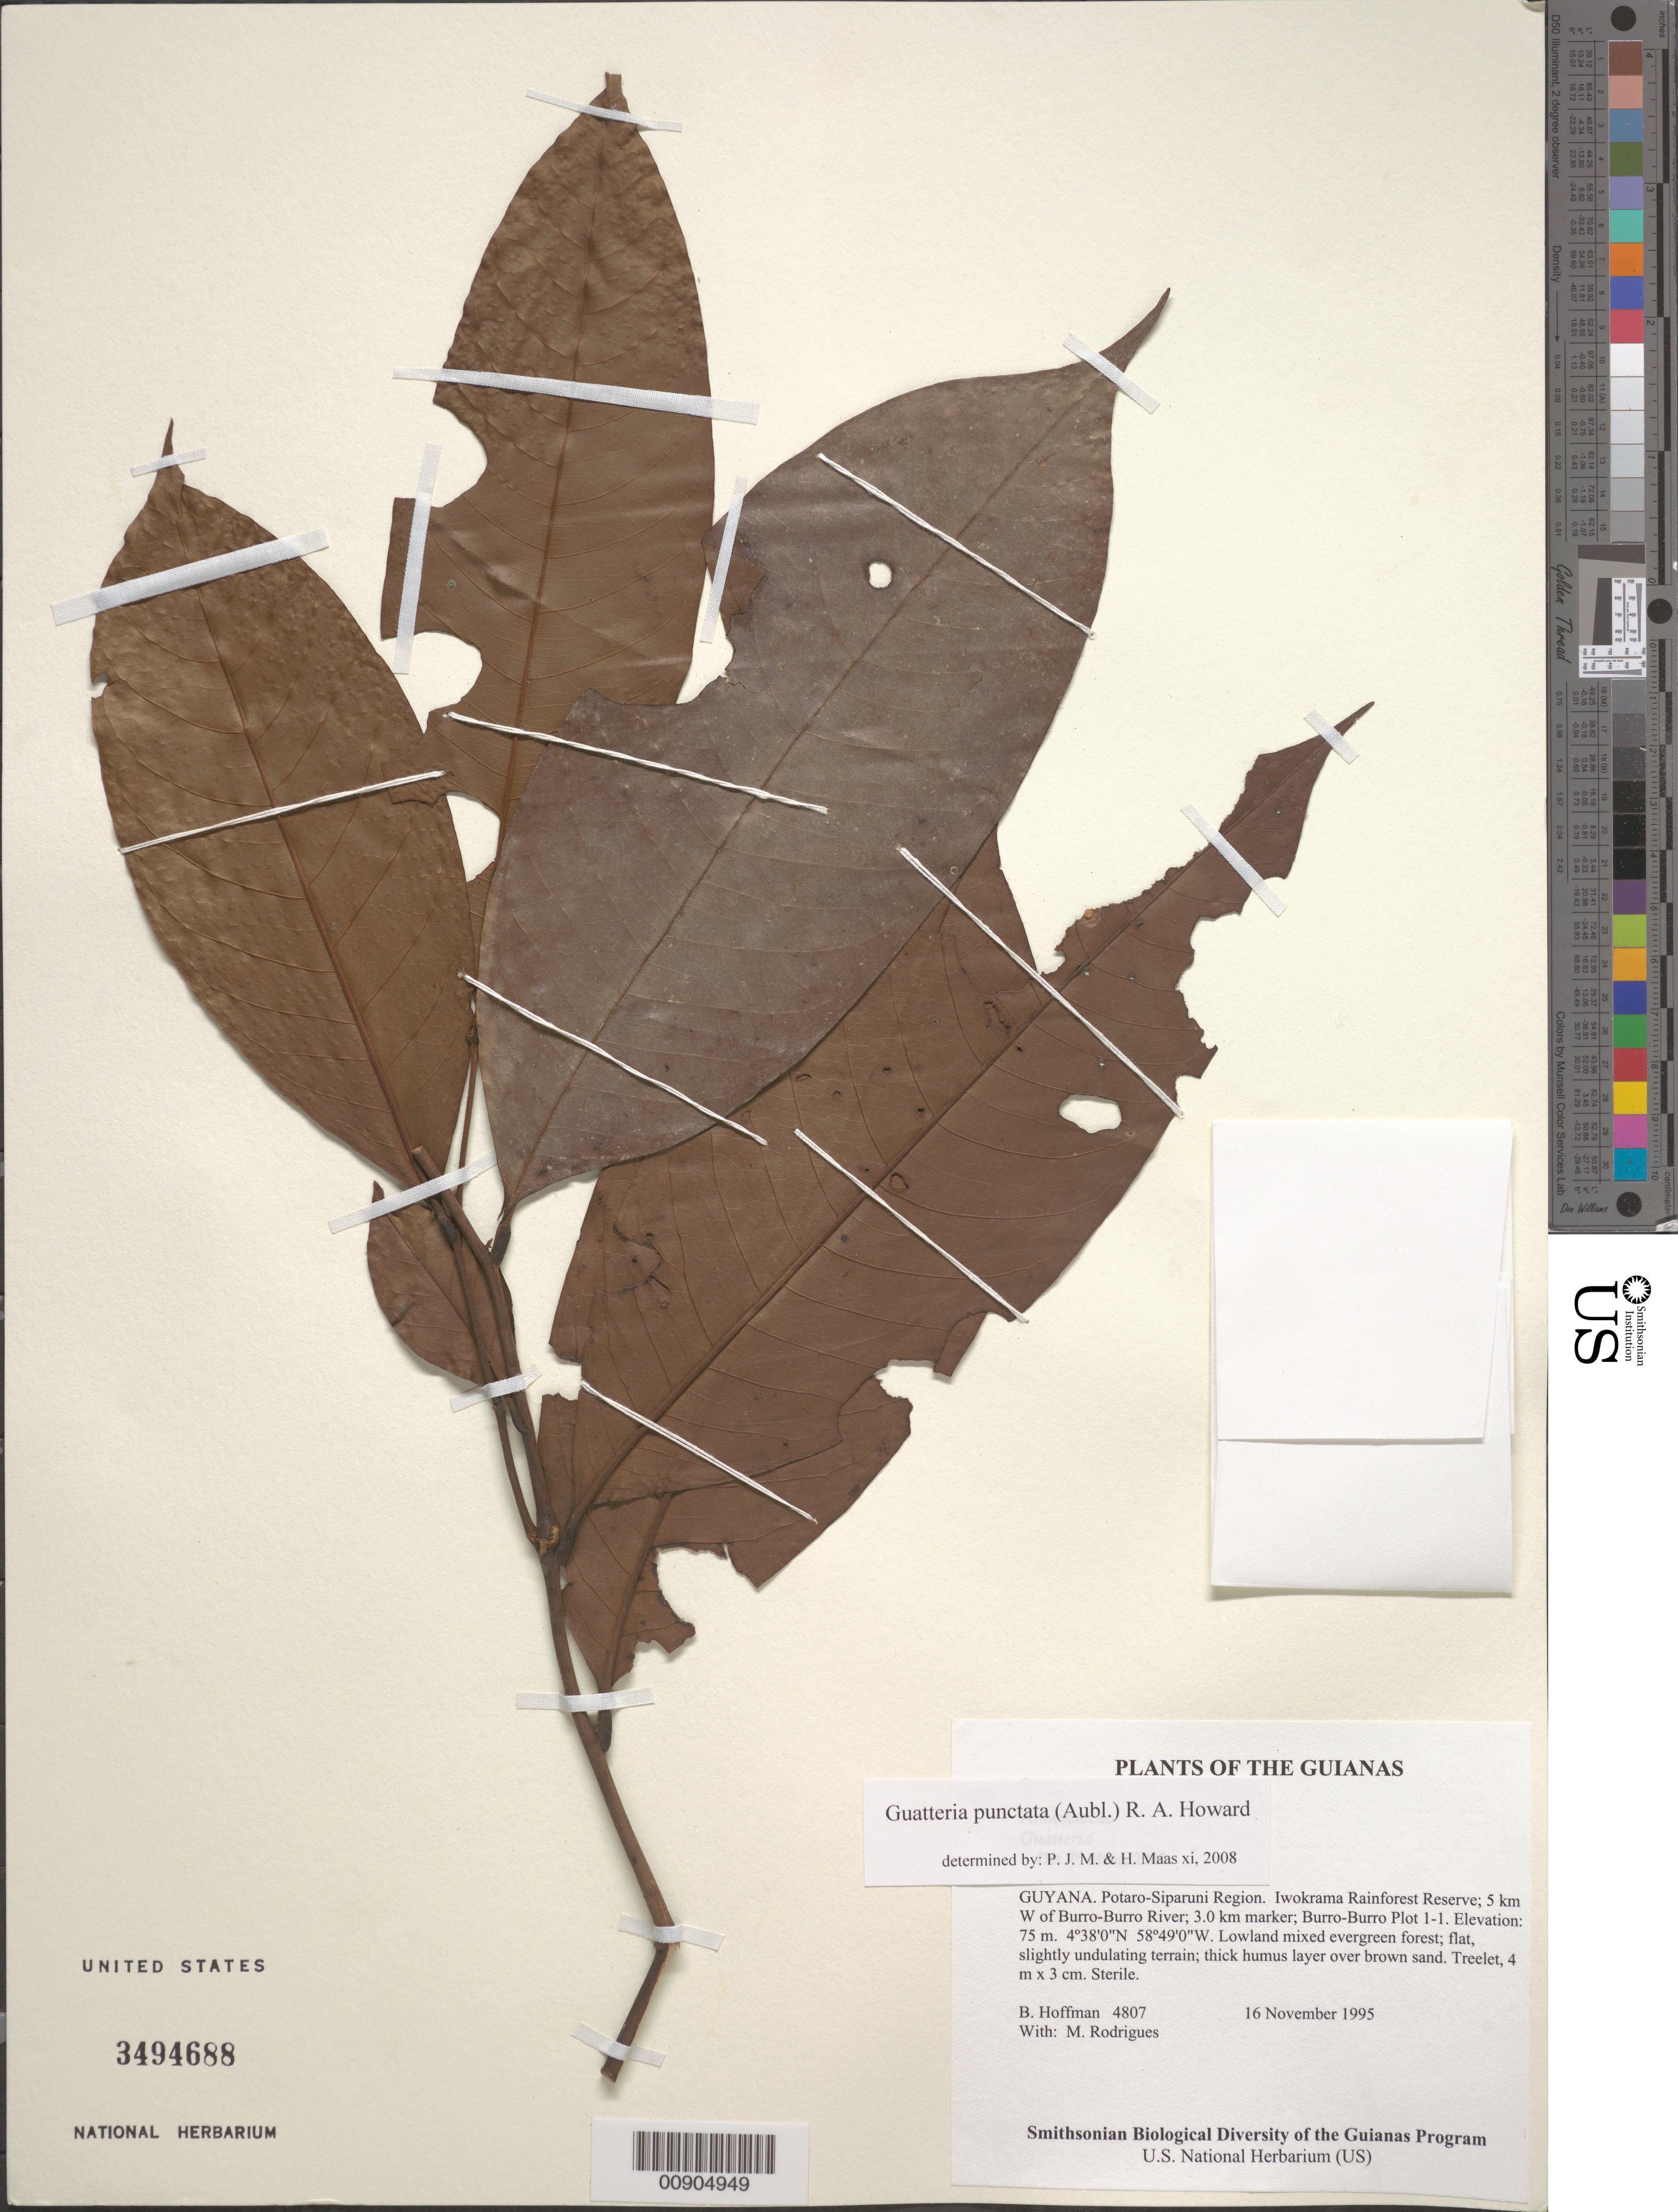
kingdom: Plantae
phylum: Tracheophyta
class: Magnoliopsida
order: Magnoliales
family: Annonaceae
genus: Guatteria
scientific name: Guatteria punctata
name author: (Aubl.) R.A. Howard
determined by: Maas, Paul J.; Maas, H.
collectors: B. Hoffman & M. T. Rodrigues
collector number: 4807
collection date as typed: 16 November 1995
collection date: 1995-11-16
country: Guyana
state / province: Potaro-Siparuni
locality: Iwokrama Rainforest Reserve; 5 km cut line W of Burro-Burro River; 3.0 km marker. Burro-Burro Plot 1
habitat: Lowland mixed evergreen forest; flat, slightly undulating terrain; thick humus layer over brown sand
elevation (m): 75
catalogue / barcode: US 3494688